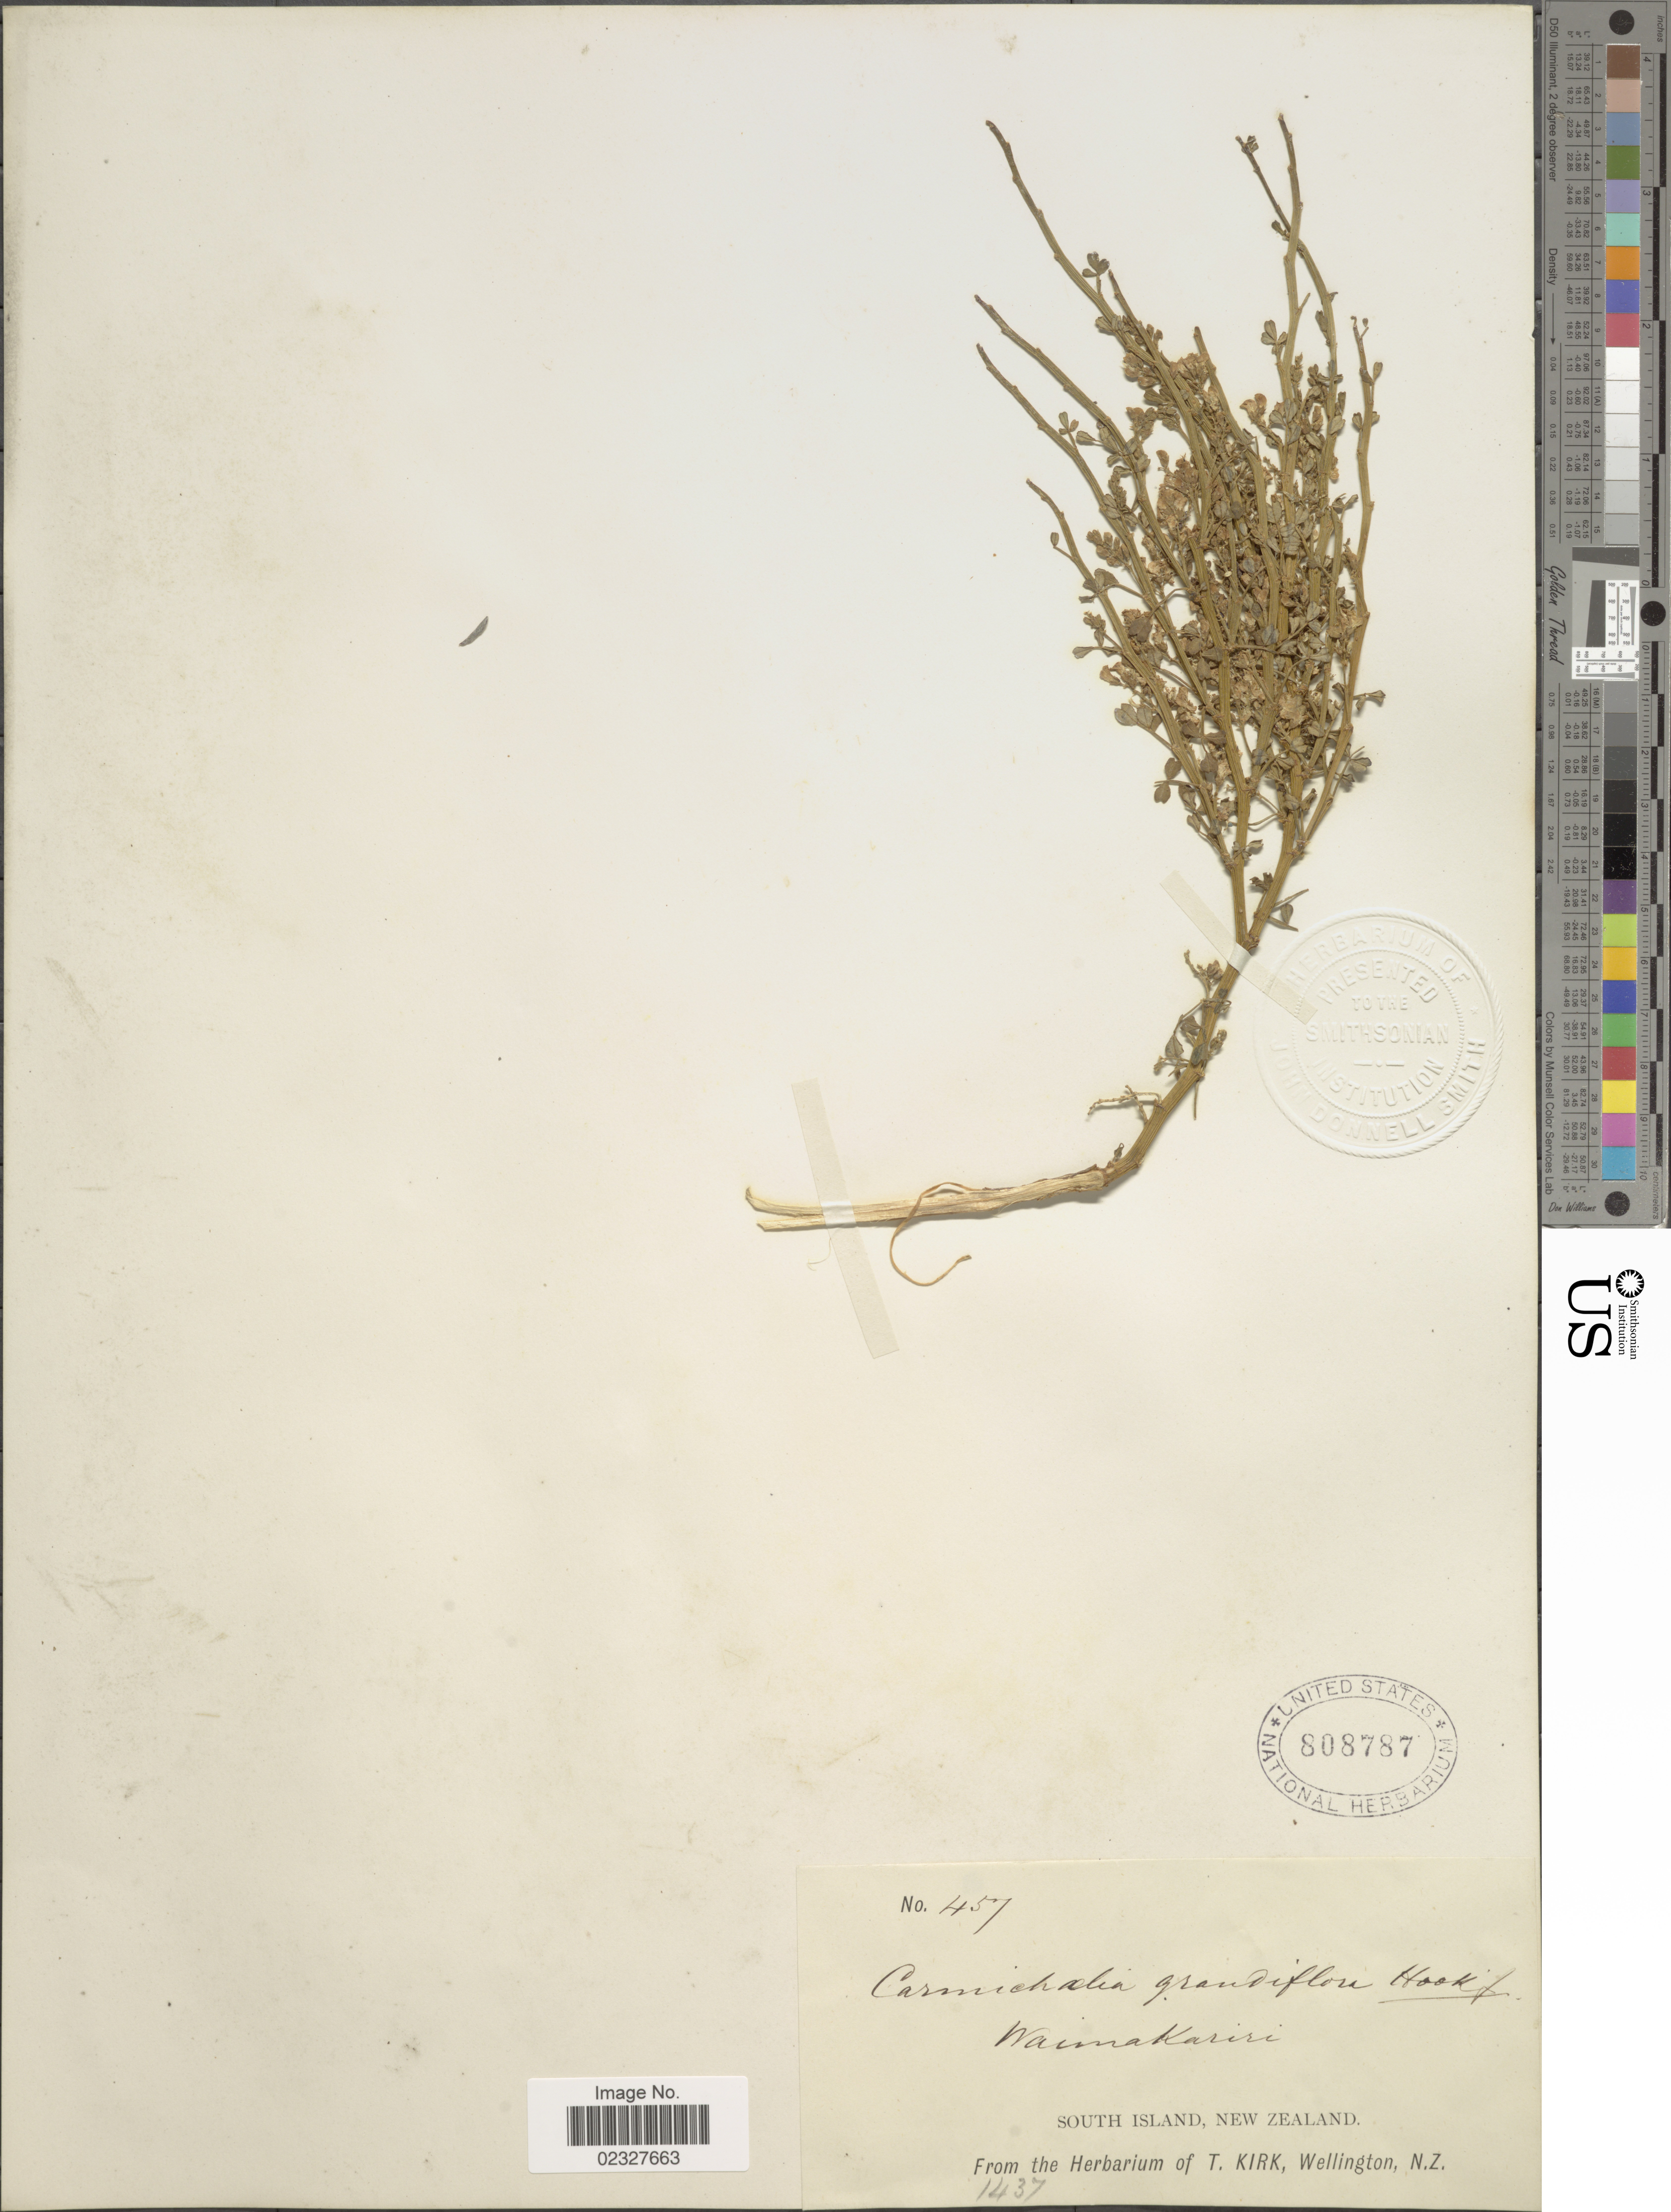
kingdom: Plantae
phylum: Tracheophyta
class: Magnoliopsida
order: Fabales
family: Fabaceae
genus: Carmichaelia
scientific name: Carmichaelia grandiflora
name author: Hook. f.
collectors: ex herb. T. Kirk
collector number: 457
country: New Zealand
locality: Waimakariri, South Island, New Zealand.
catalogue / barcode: US 808787